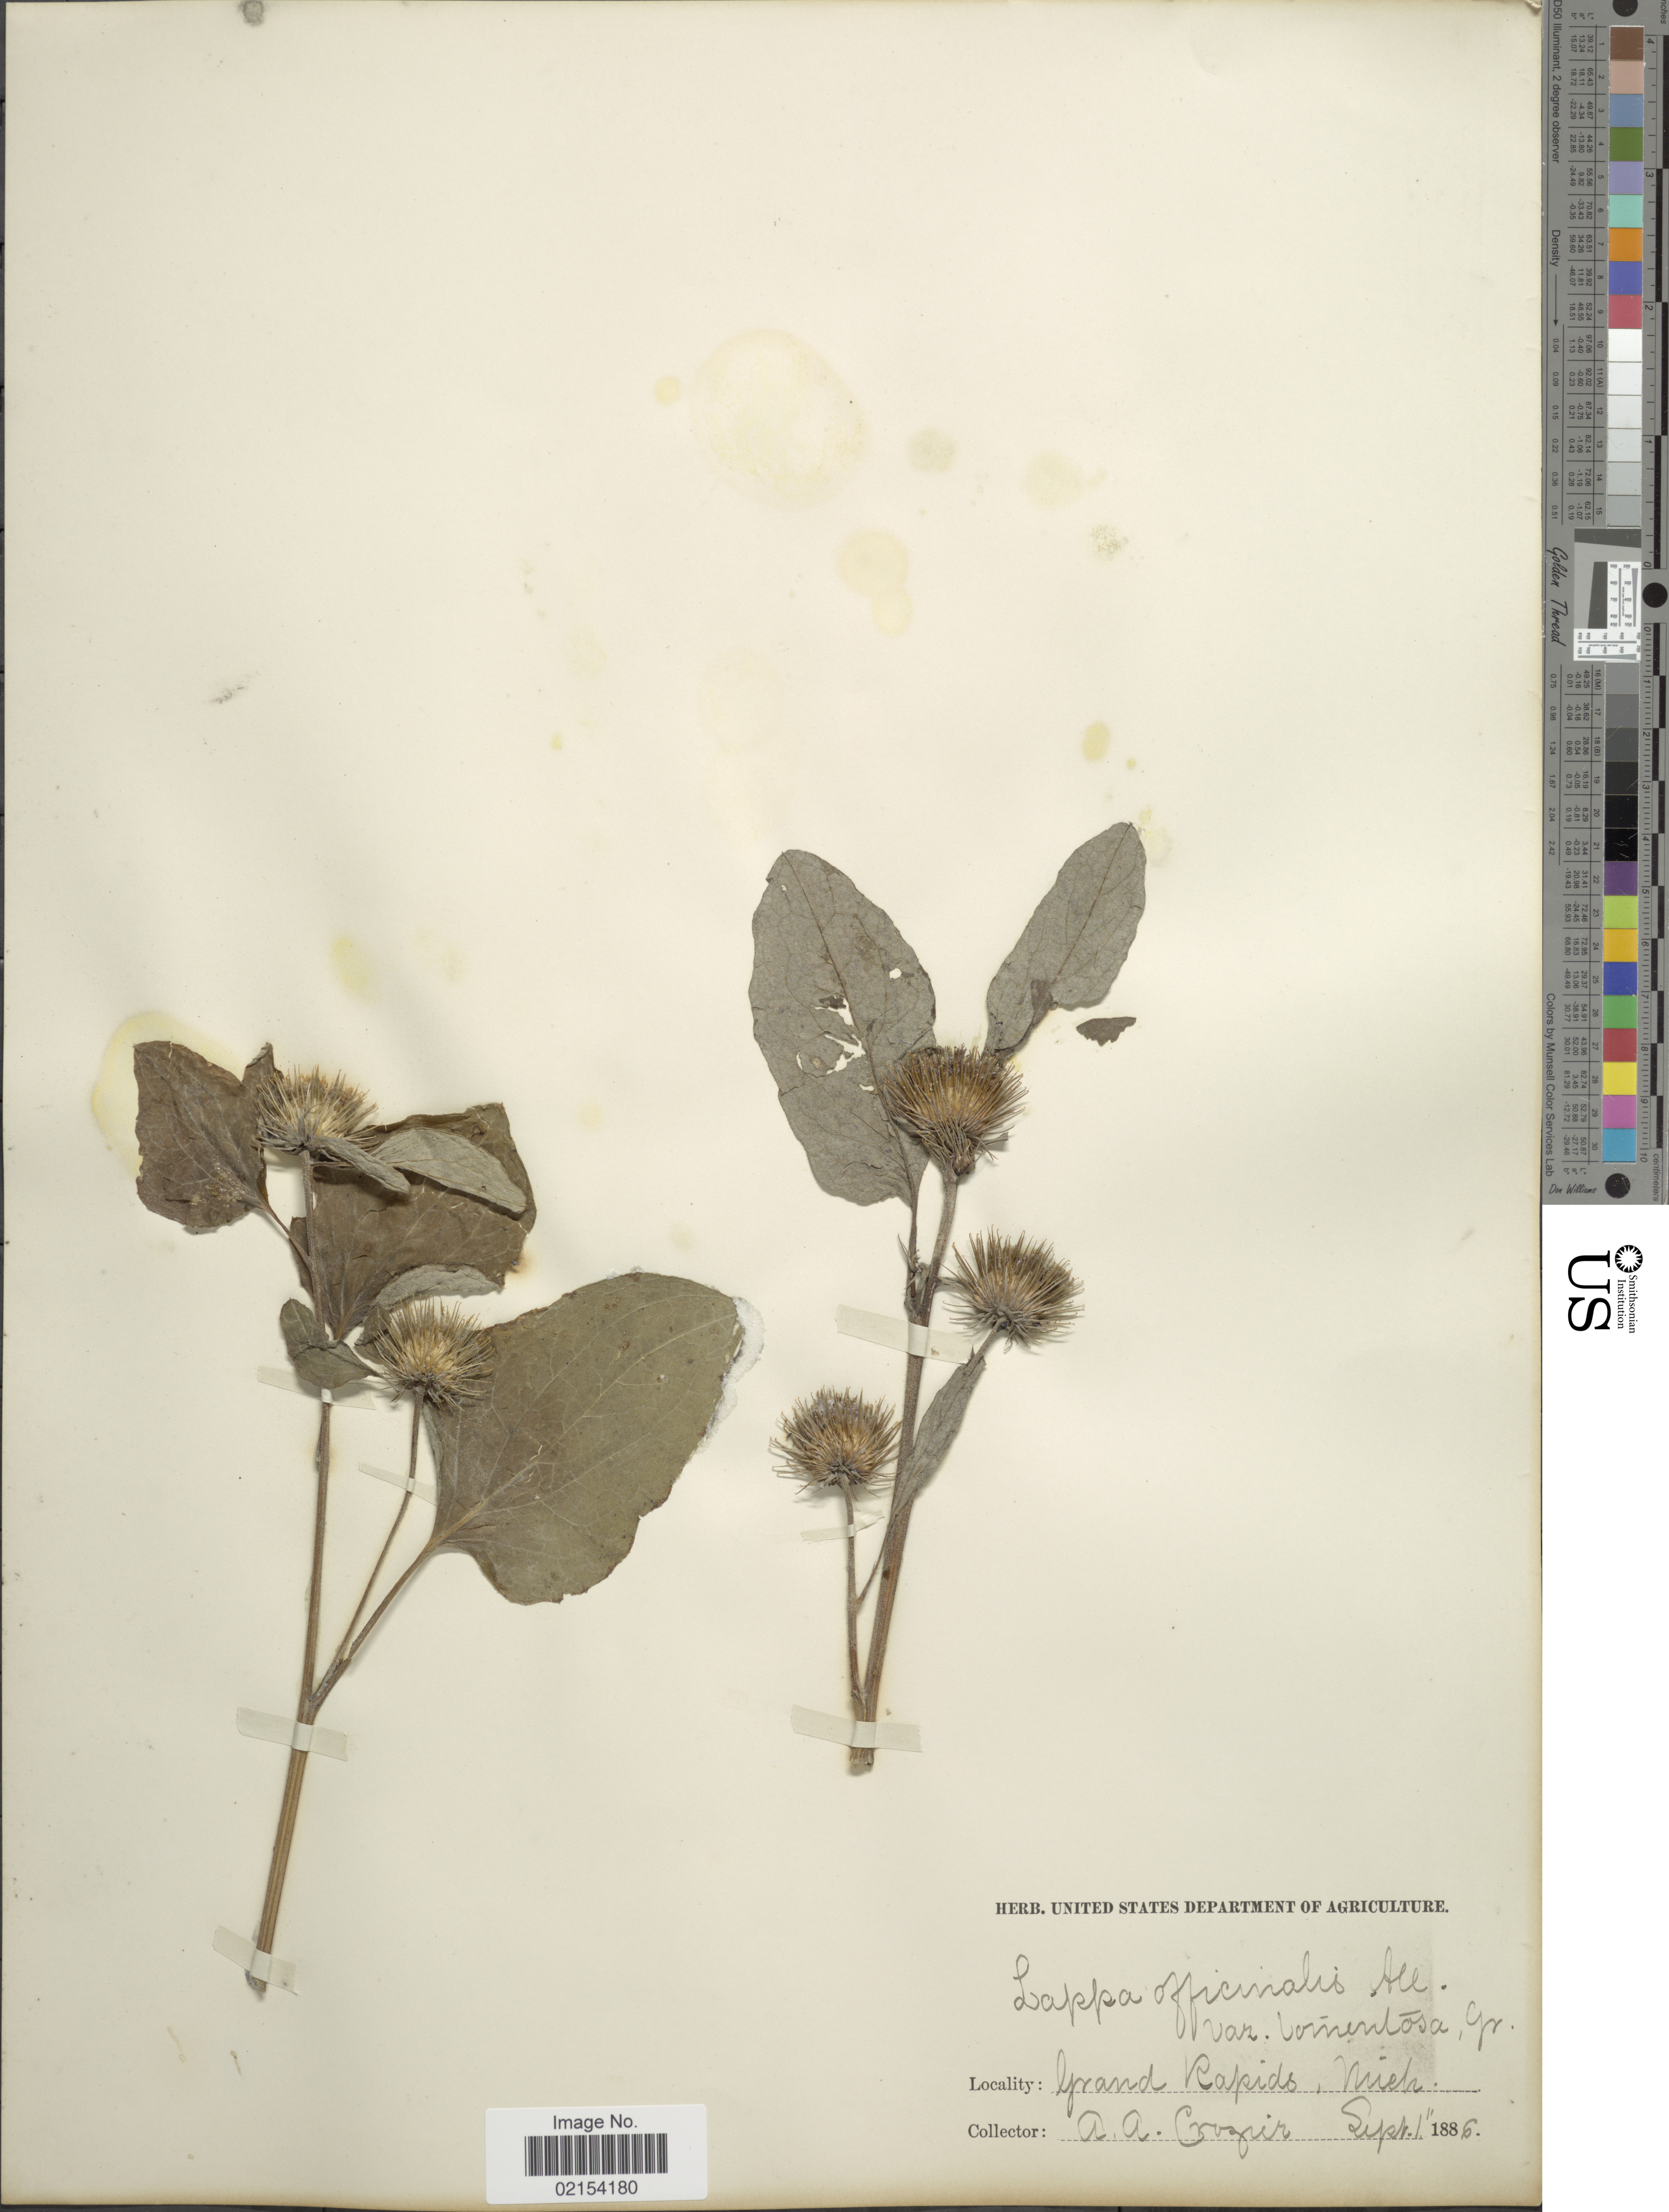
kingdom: Plantae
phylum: Tracheophyta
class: Magnoliopsida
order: Asterales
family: Asteraceae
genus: Arctium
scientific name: Arctium tomentosum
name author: Mill.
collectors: A. Crozier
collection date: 1886-09-01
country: Mexico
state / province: Michoacán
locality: Grand Rapids